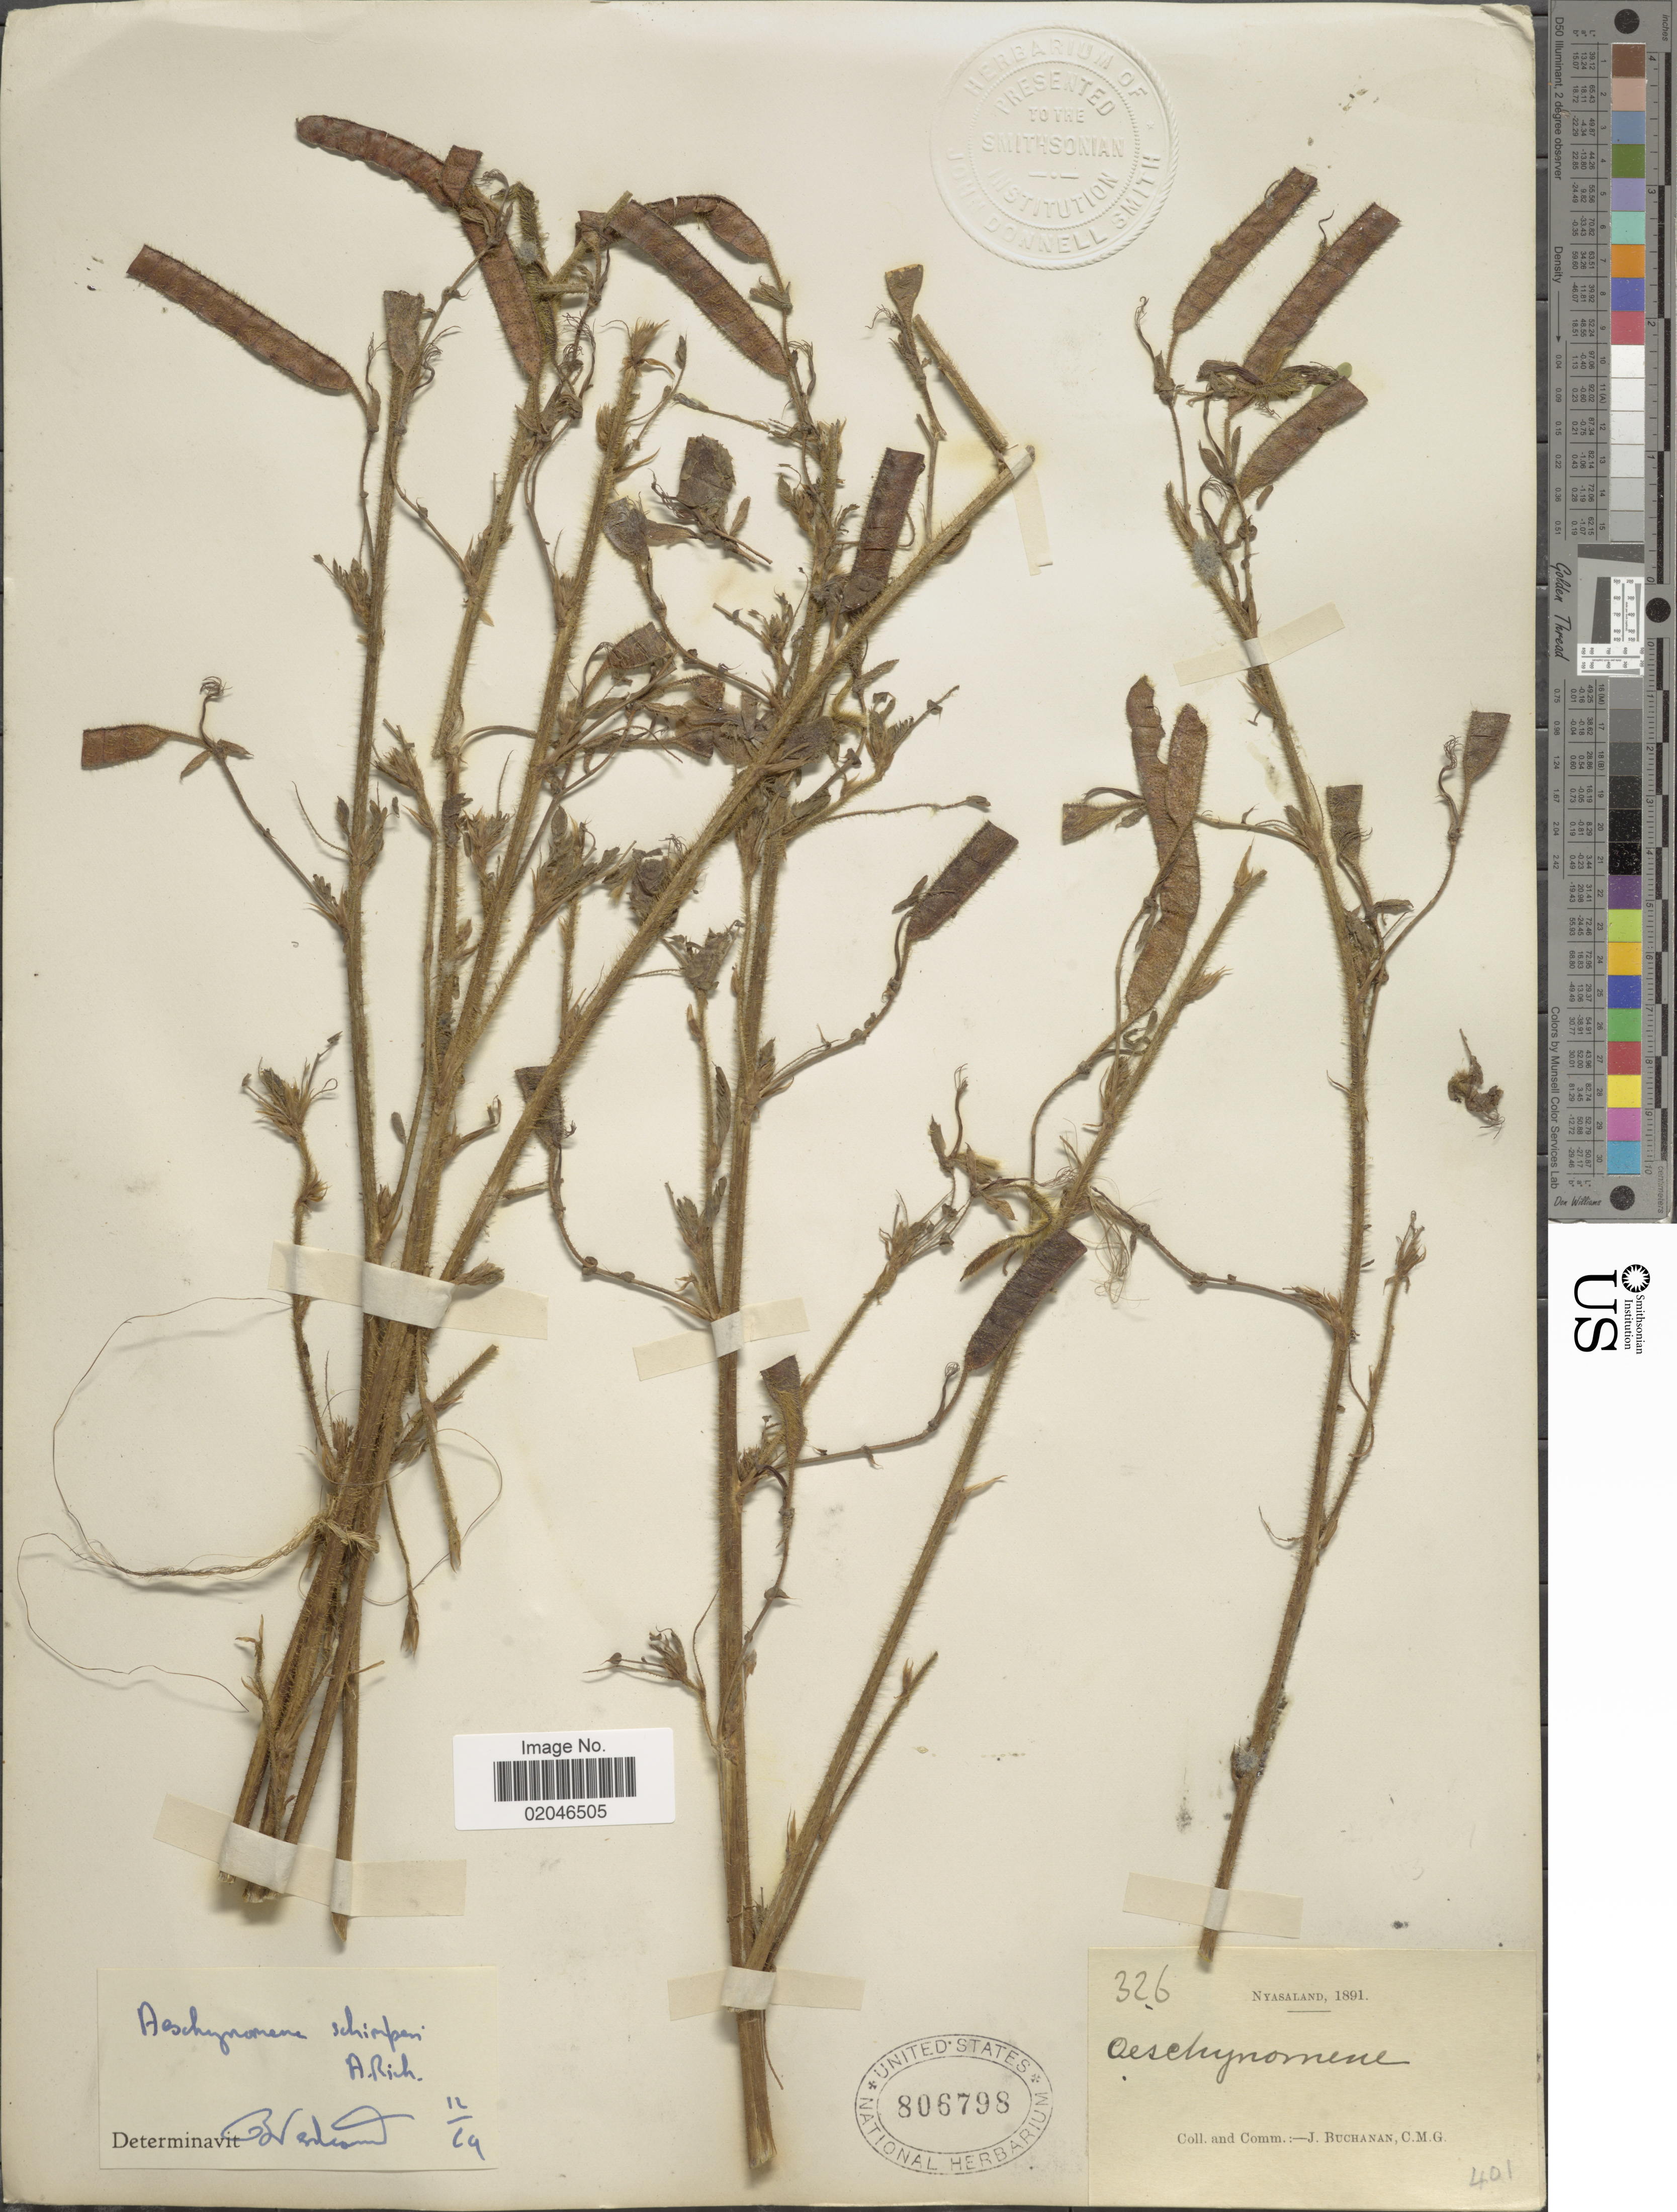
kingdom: Plantae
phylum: Tracheophyta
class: Magnoliopsida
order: Fabales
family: Fabaceae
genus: Aeschynomene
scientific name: Aeschynomene schimperi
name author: Hochst. ex A. Rich.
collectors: J. Buchanan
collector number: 326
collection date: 1891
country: Malawi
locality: Nyasaland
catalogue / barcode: US 806798